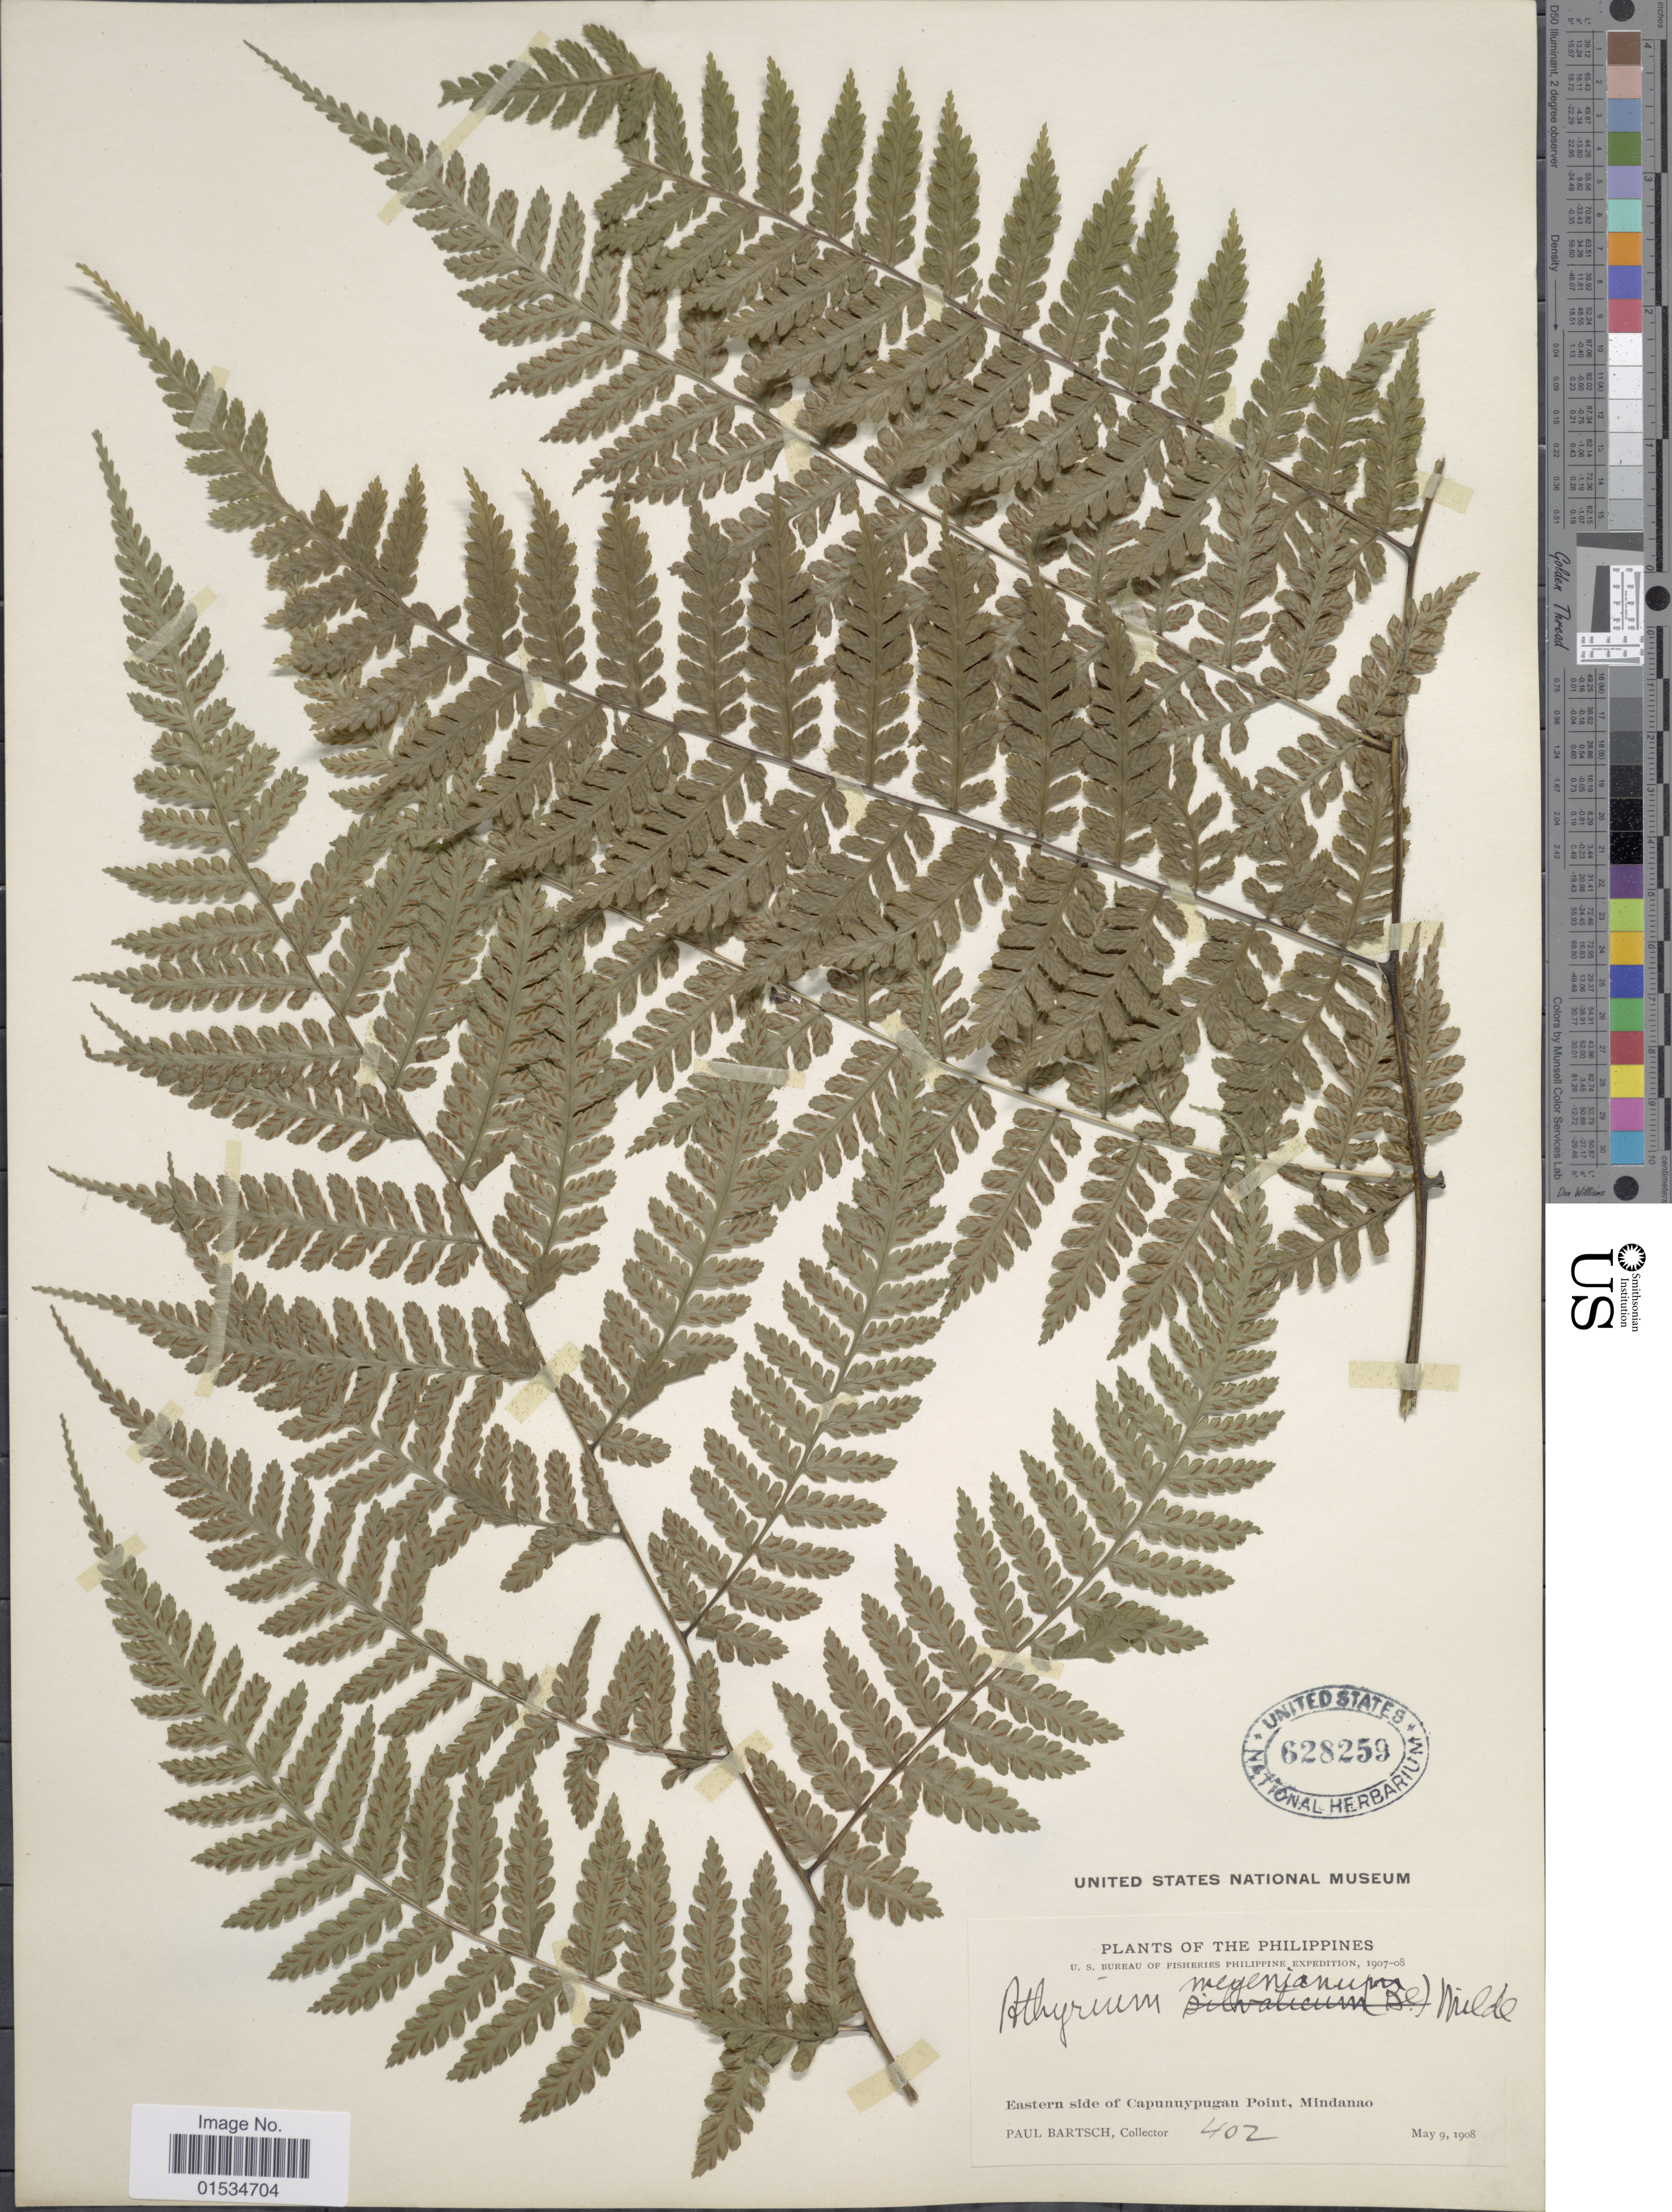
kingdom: Plantae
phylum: Tracheophyta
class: Polypodiopsida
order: Polypodiales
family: Athyriaceae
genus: Diplazium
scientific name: Diplazium caudatum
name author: J. Sm. ex C. Chr.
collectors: P. Bartsch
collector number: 402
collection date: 1908-05-09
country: Philippines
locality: Eastern side of Capunuypugan Point, Mindanao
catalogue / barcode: US 628259